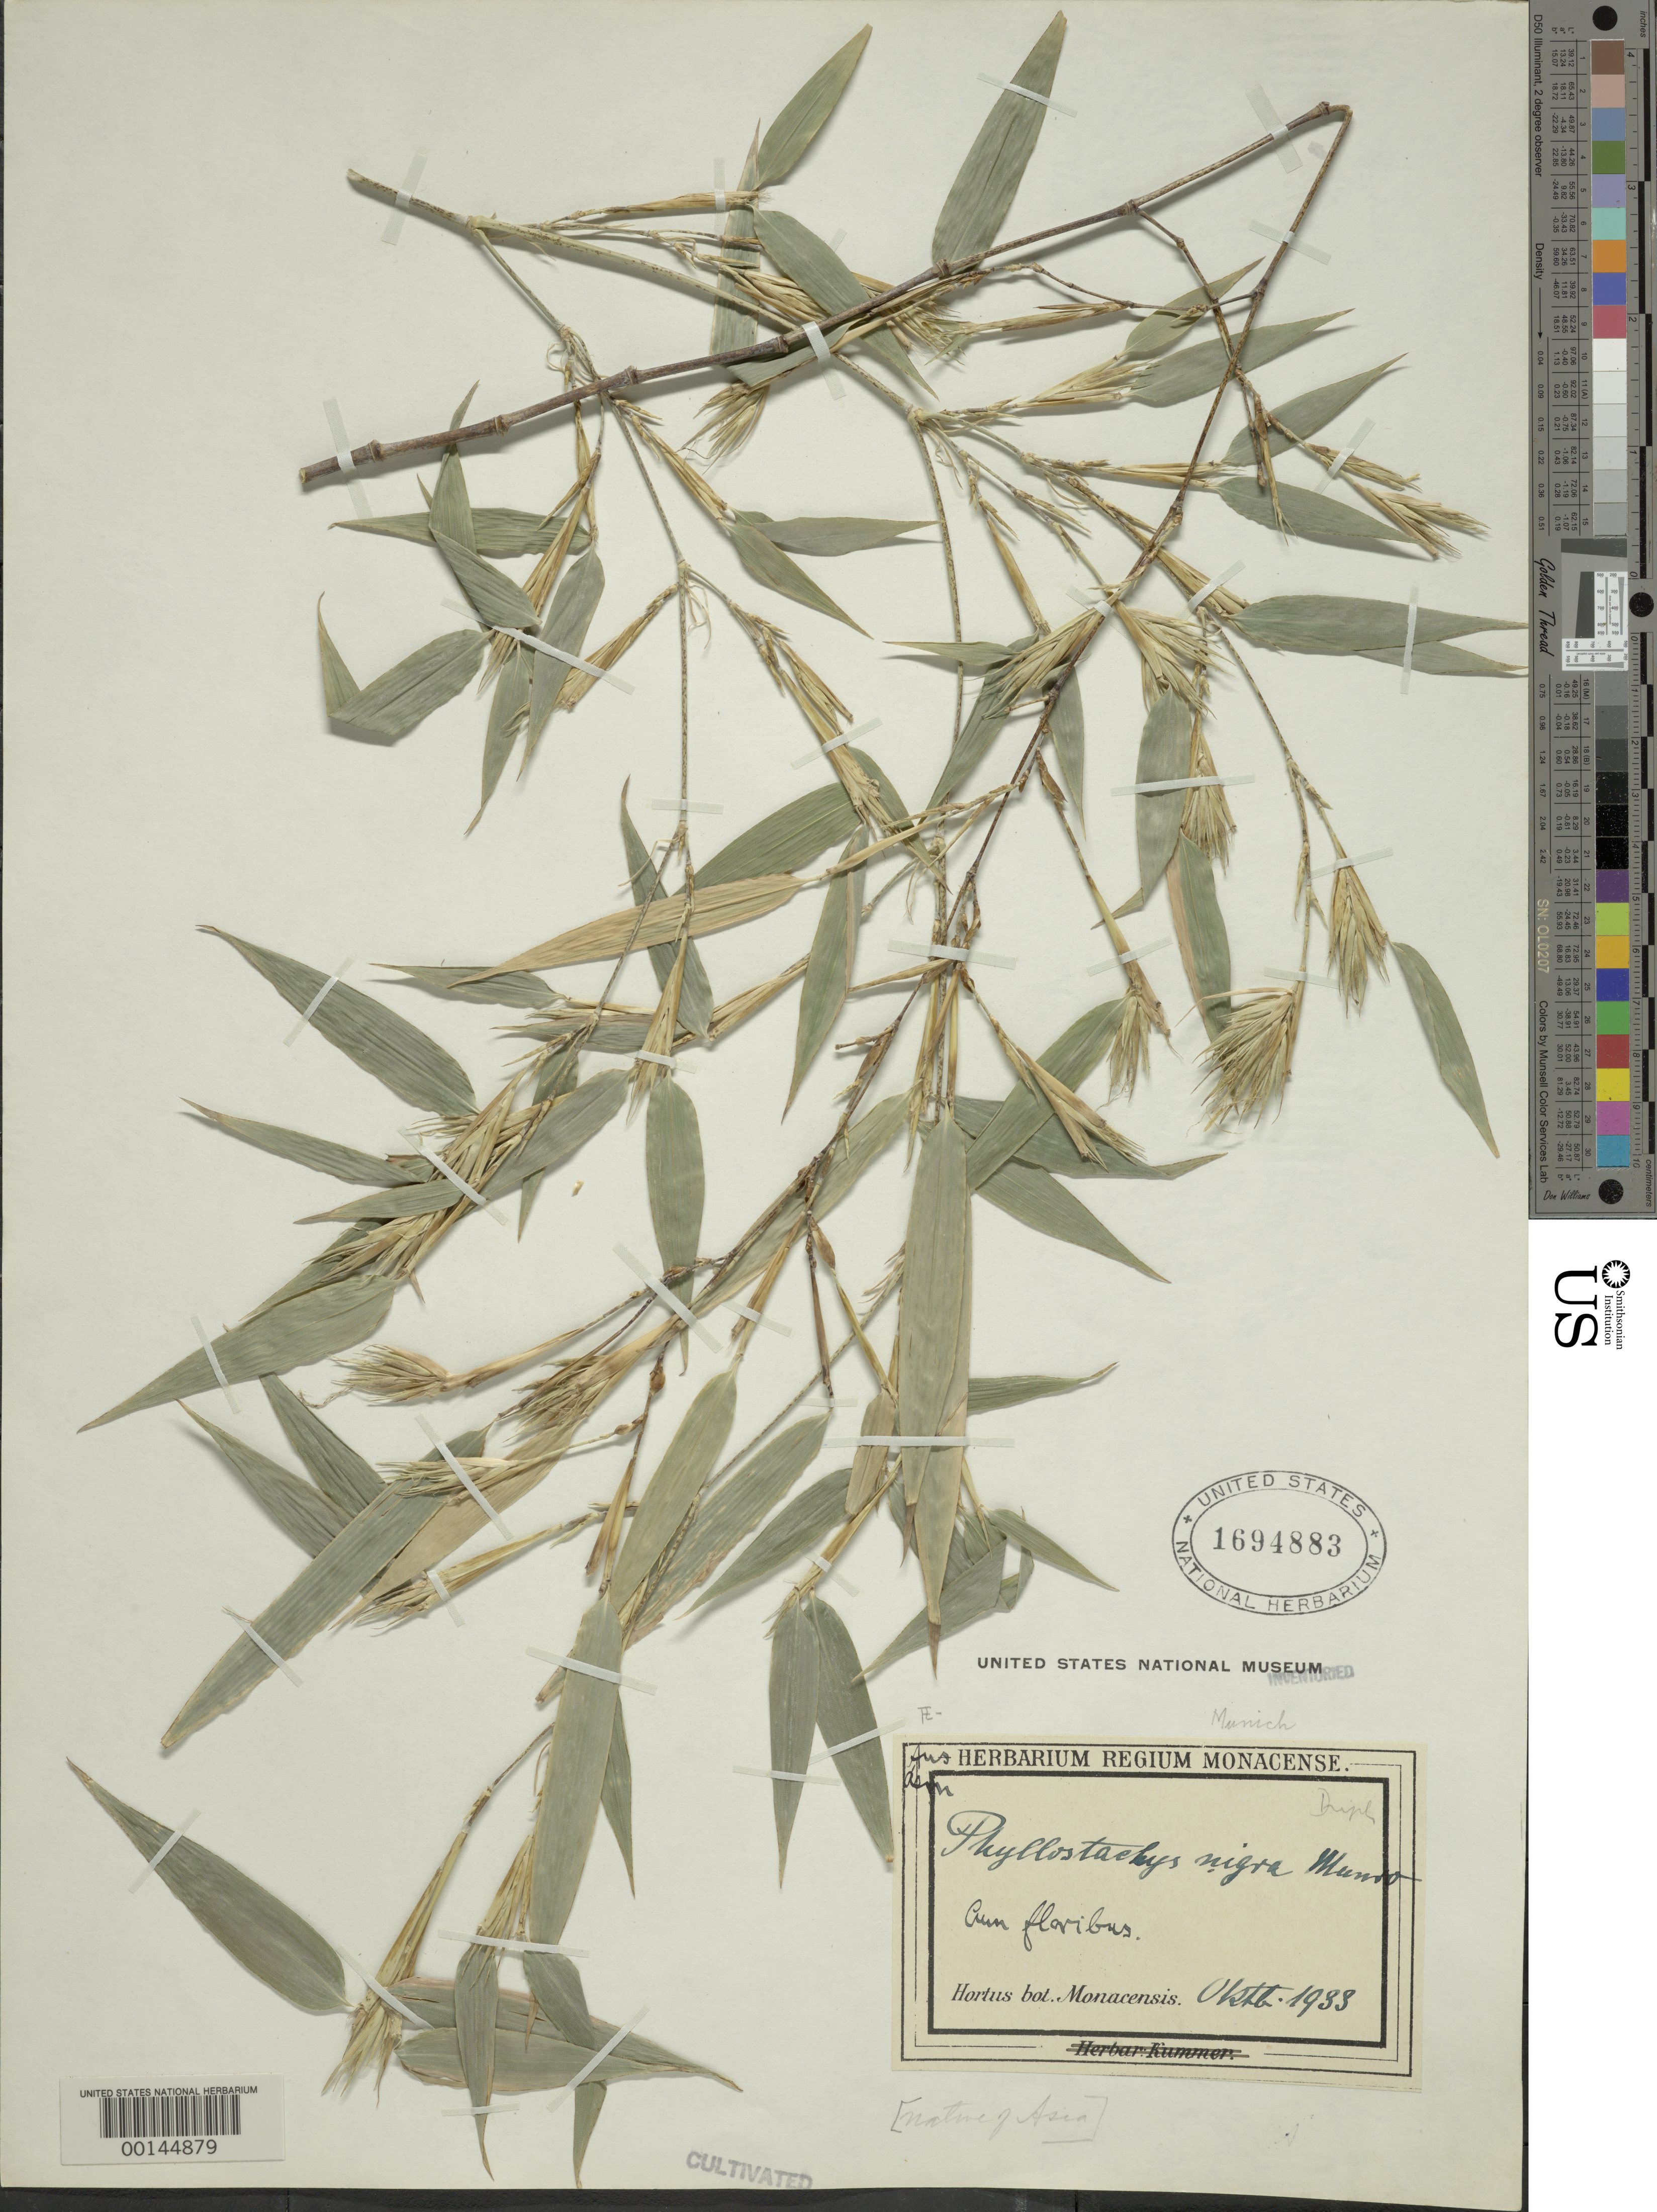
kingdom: Plantae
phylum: Tracheophyta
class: Liliopsida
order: Poales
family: Poaceae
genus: Phyllostachys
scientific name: Phyllostachys nigra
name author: (Lodd. ex Lindl.) Munro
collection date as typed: Oct 1933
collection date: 1933-10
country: Panama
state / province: Chiriquí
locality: Around San Felix.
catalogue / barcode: US 1694883